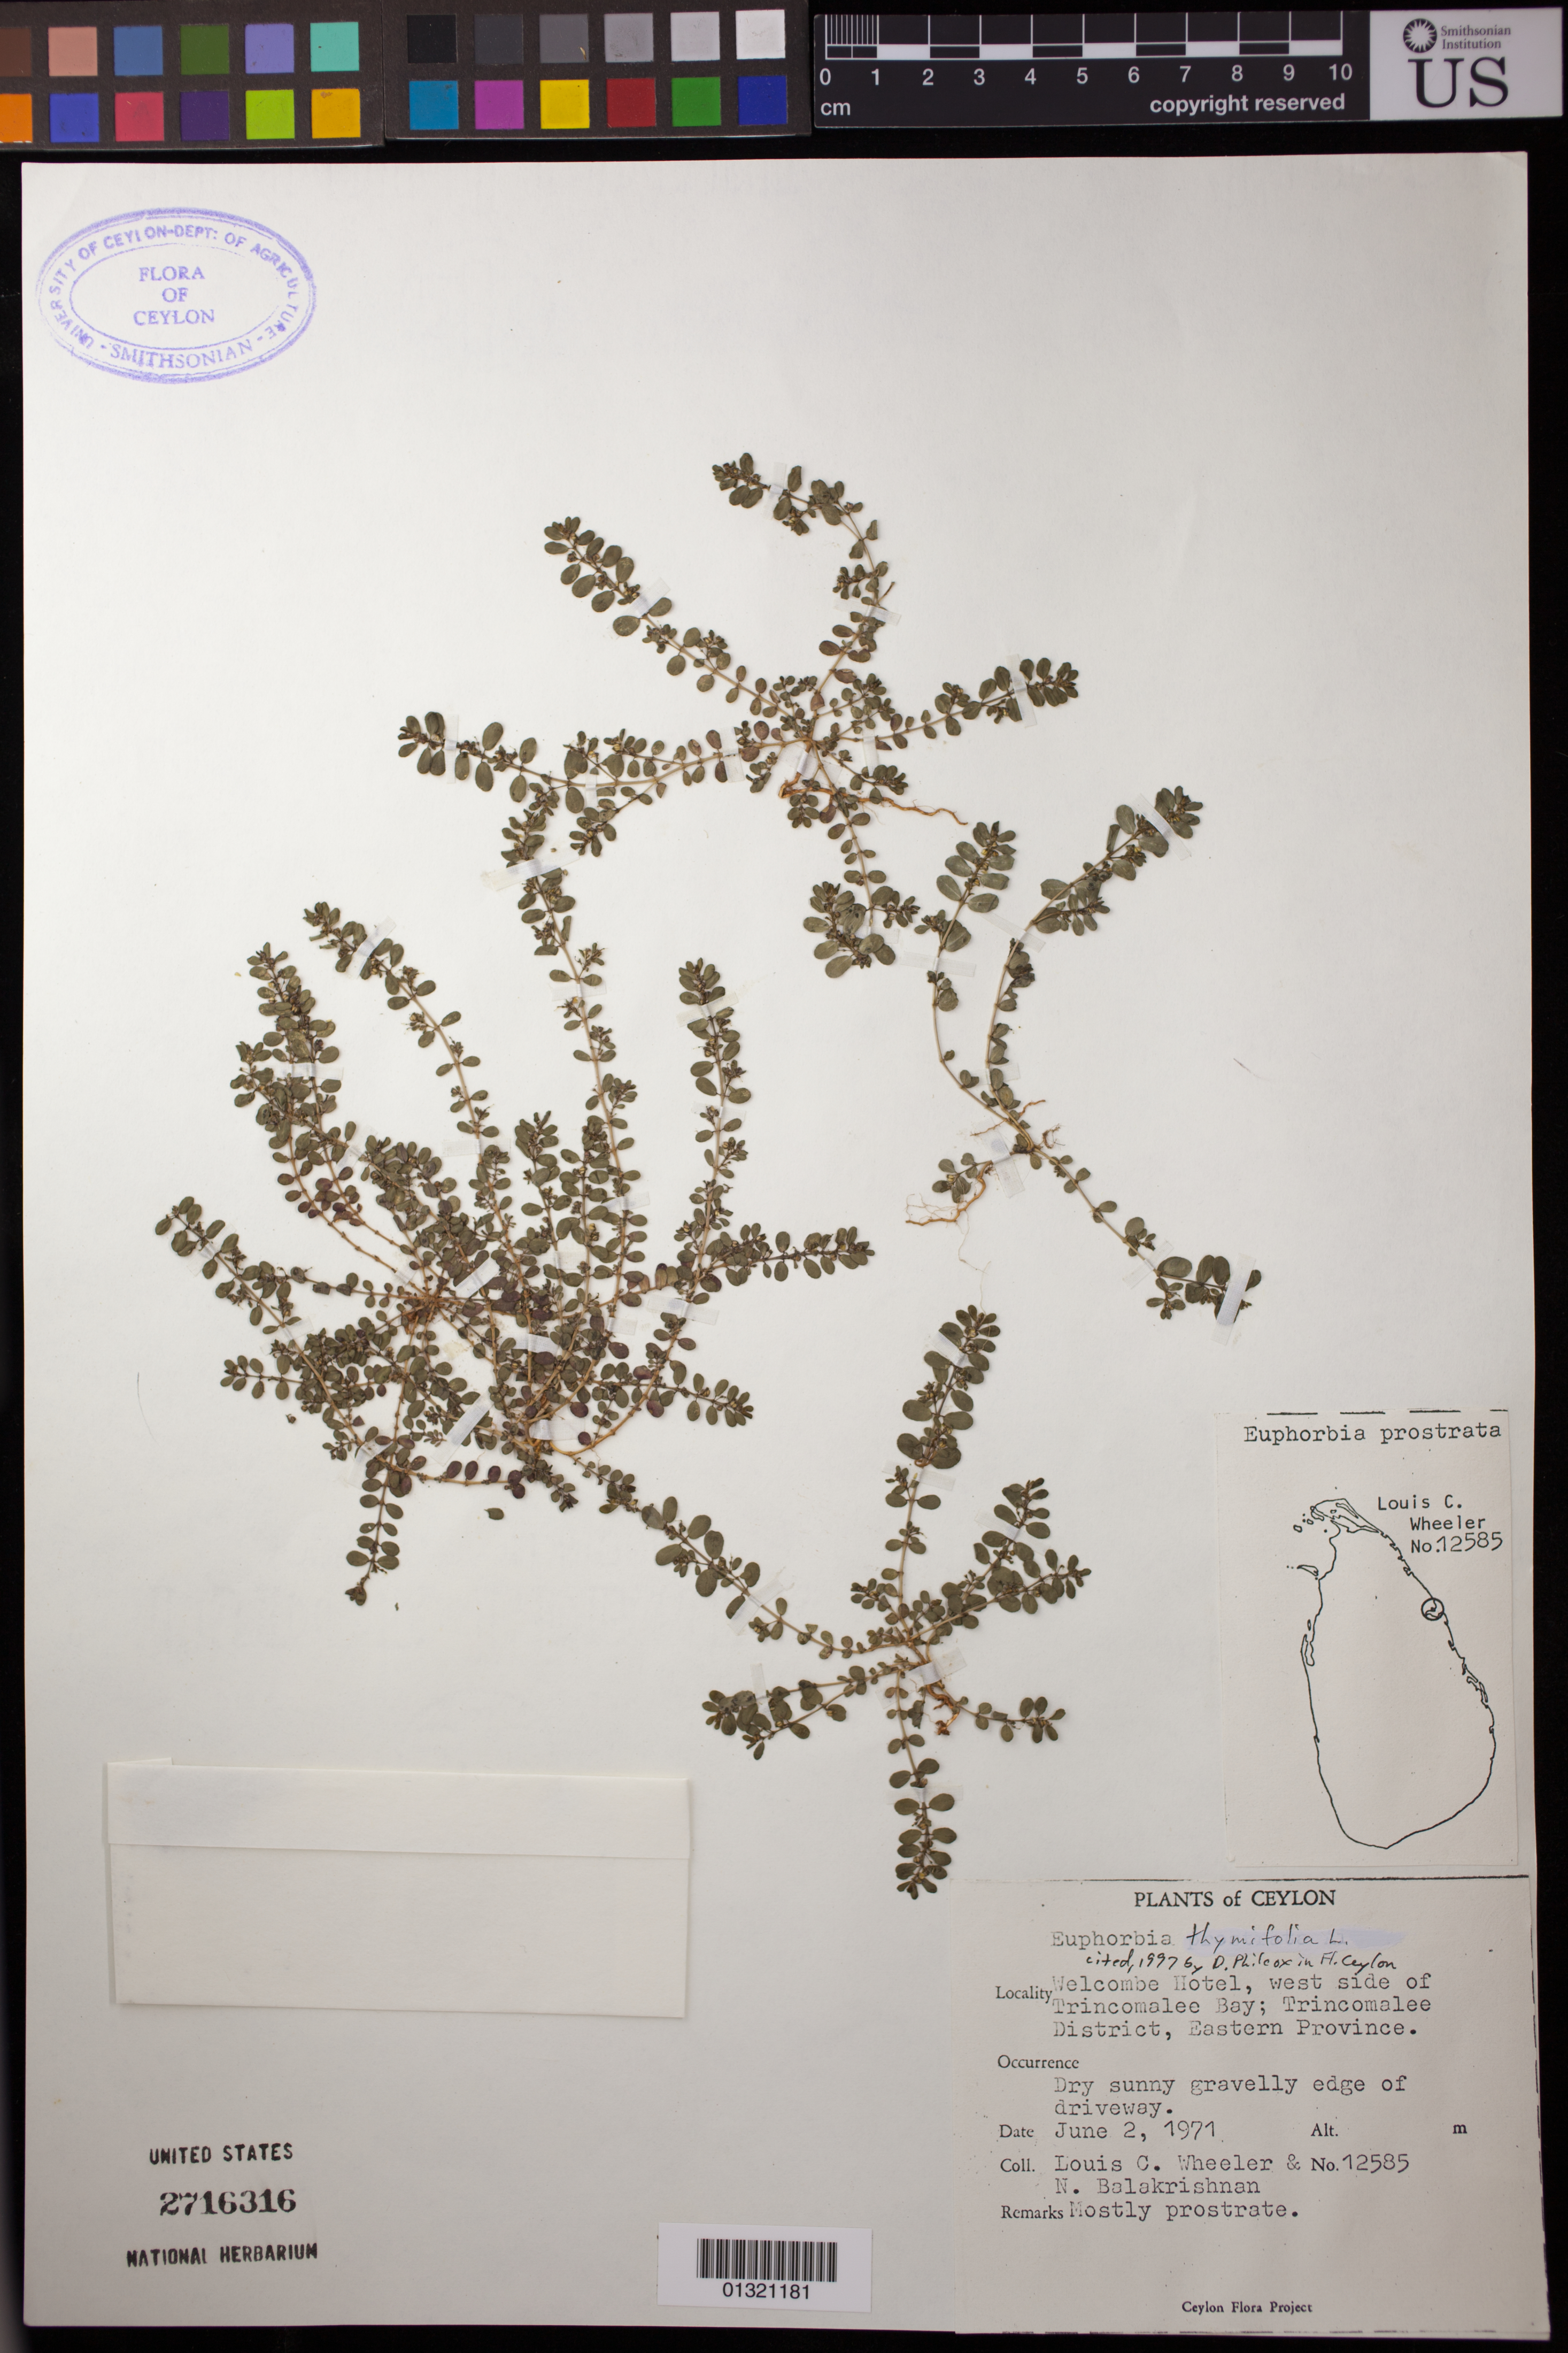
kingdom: Plantae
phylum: Tracheophyta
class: Magnoliopsida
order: Malpighiales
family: Euphorbiaceae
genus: Euphorbia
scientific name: Euphorbia thymifolia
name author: L.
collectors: L. C. Wheeler & N. Balakrishnan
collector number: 12585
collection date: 1971-06-02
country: Sri Lanka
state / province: Eastern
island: Ceylon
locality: Welcombe Hotel, west side of Trincomalee Bay; Trincomalee District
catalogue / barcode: US 2716316